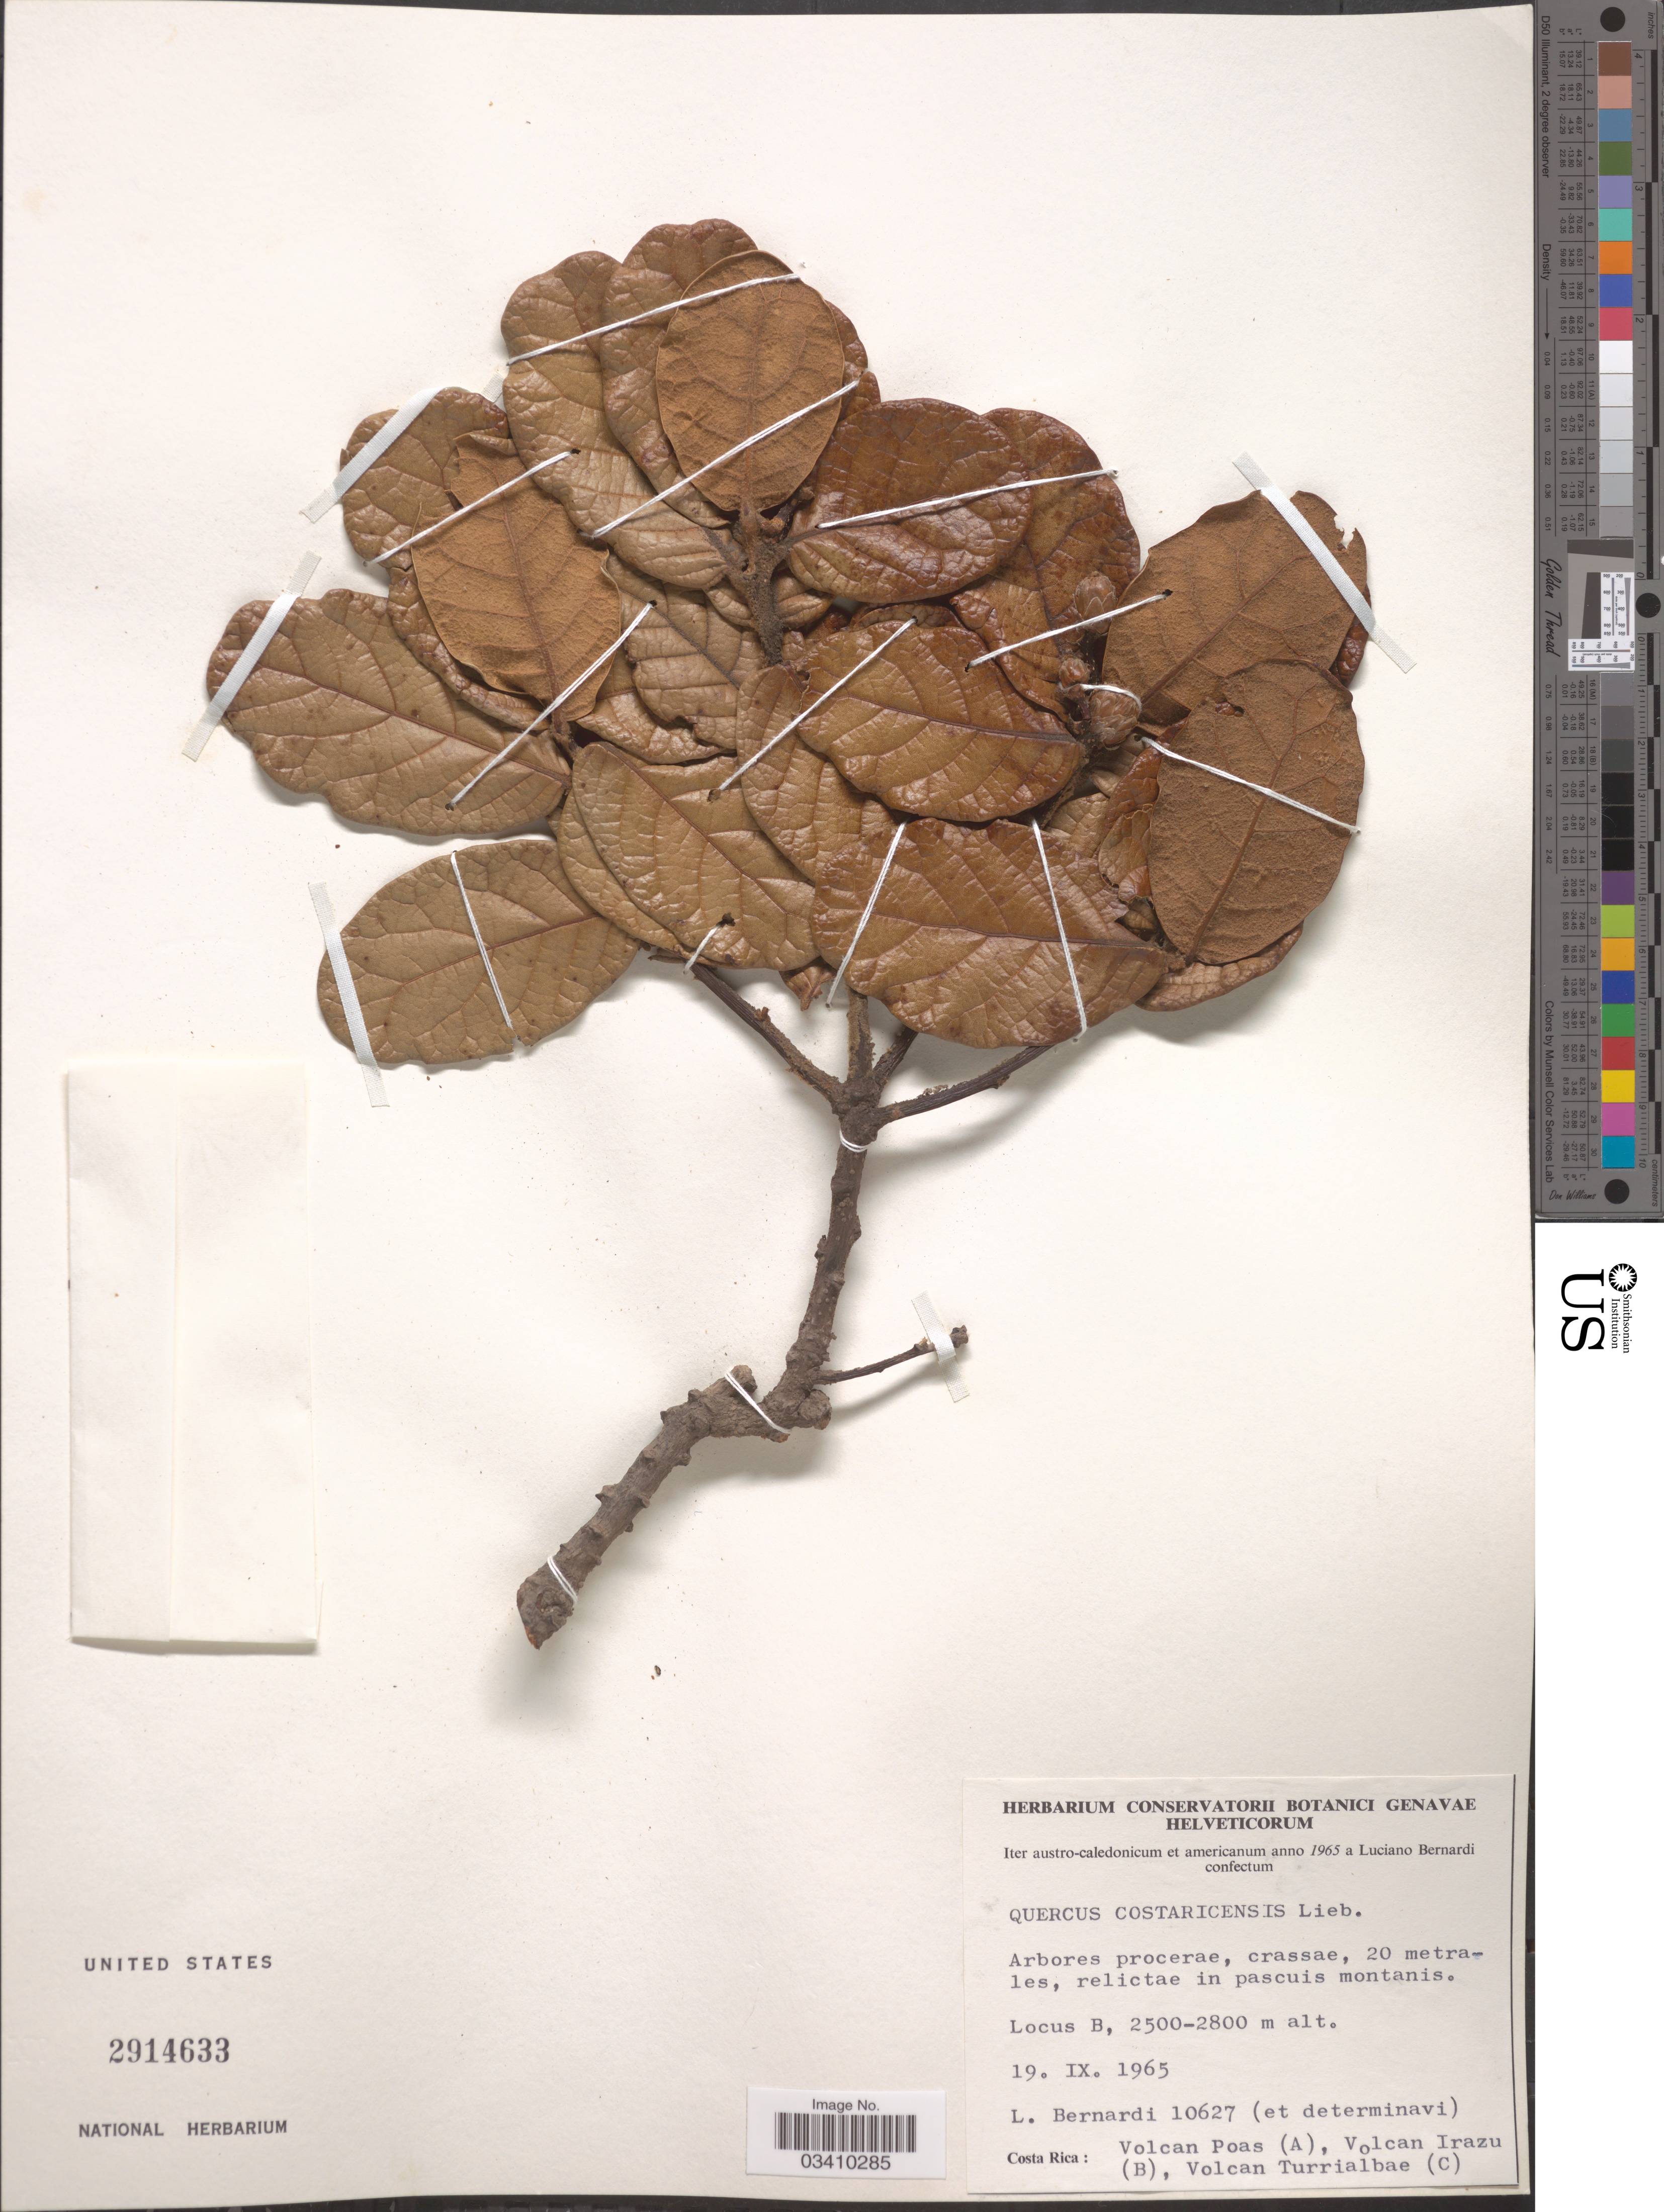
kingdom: Plantae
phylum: Tracheophyta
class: Magnoliopsida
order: Fagales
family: Fagaceae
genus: Quercus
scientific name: Quercus costaricensis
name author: Liebm.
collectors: L. Bernardi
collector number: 10627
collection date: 1965-09-19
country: Costa Rica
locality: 20 metrales, relictae in pascuis montanis. Volcan Irazu.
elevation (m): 2500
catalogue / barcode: US 2914633